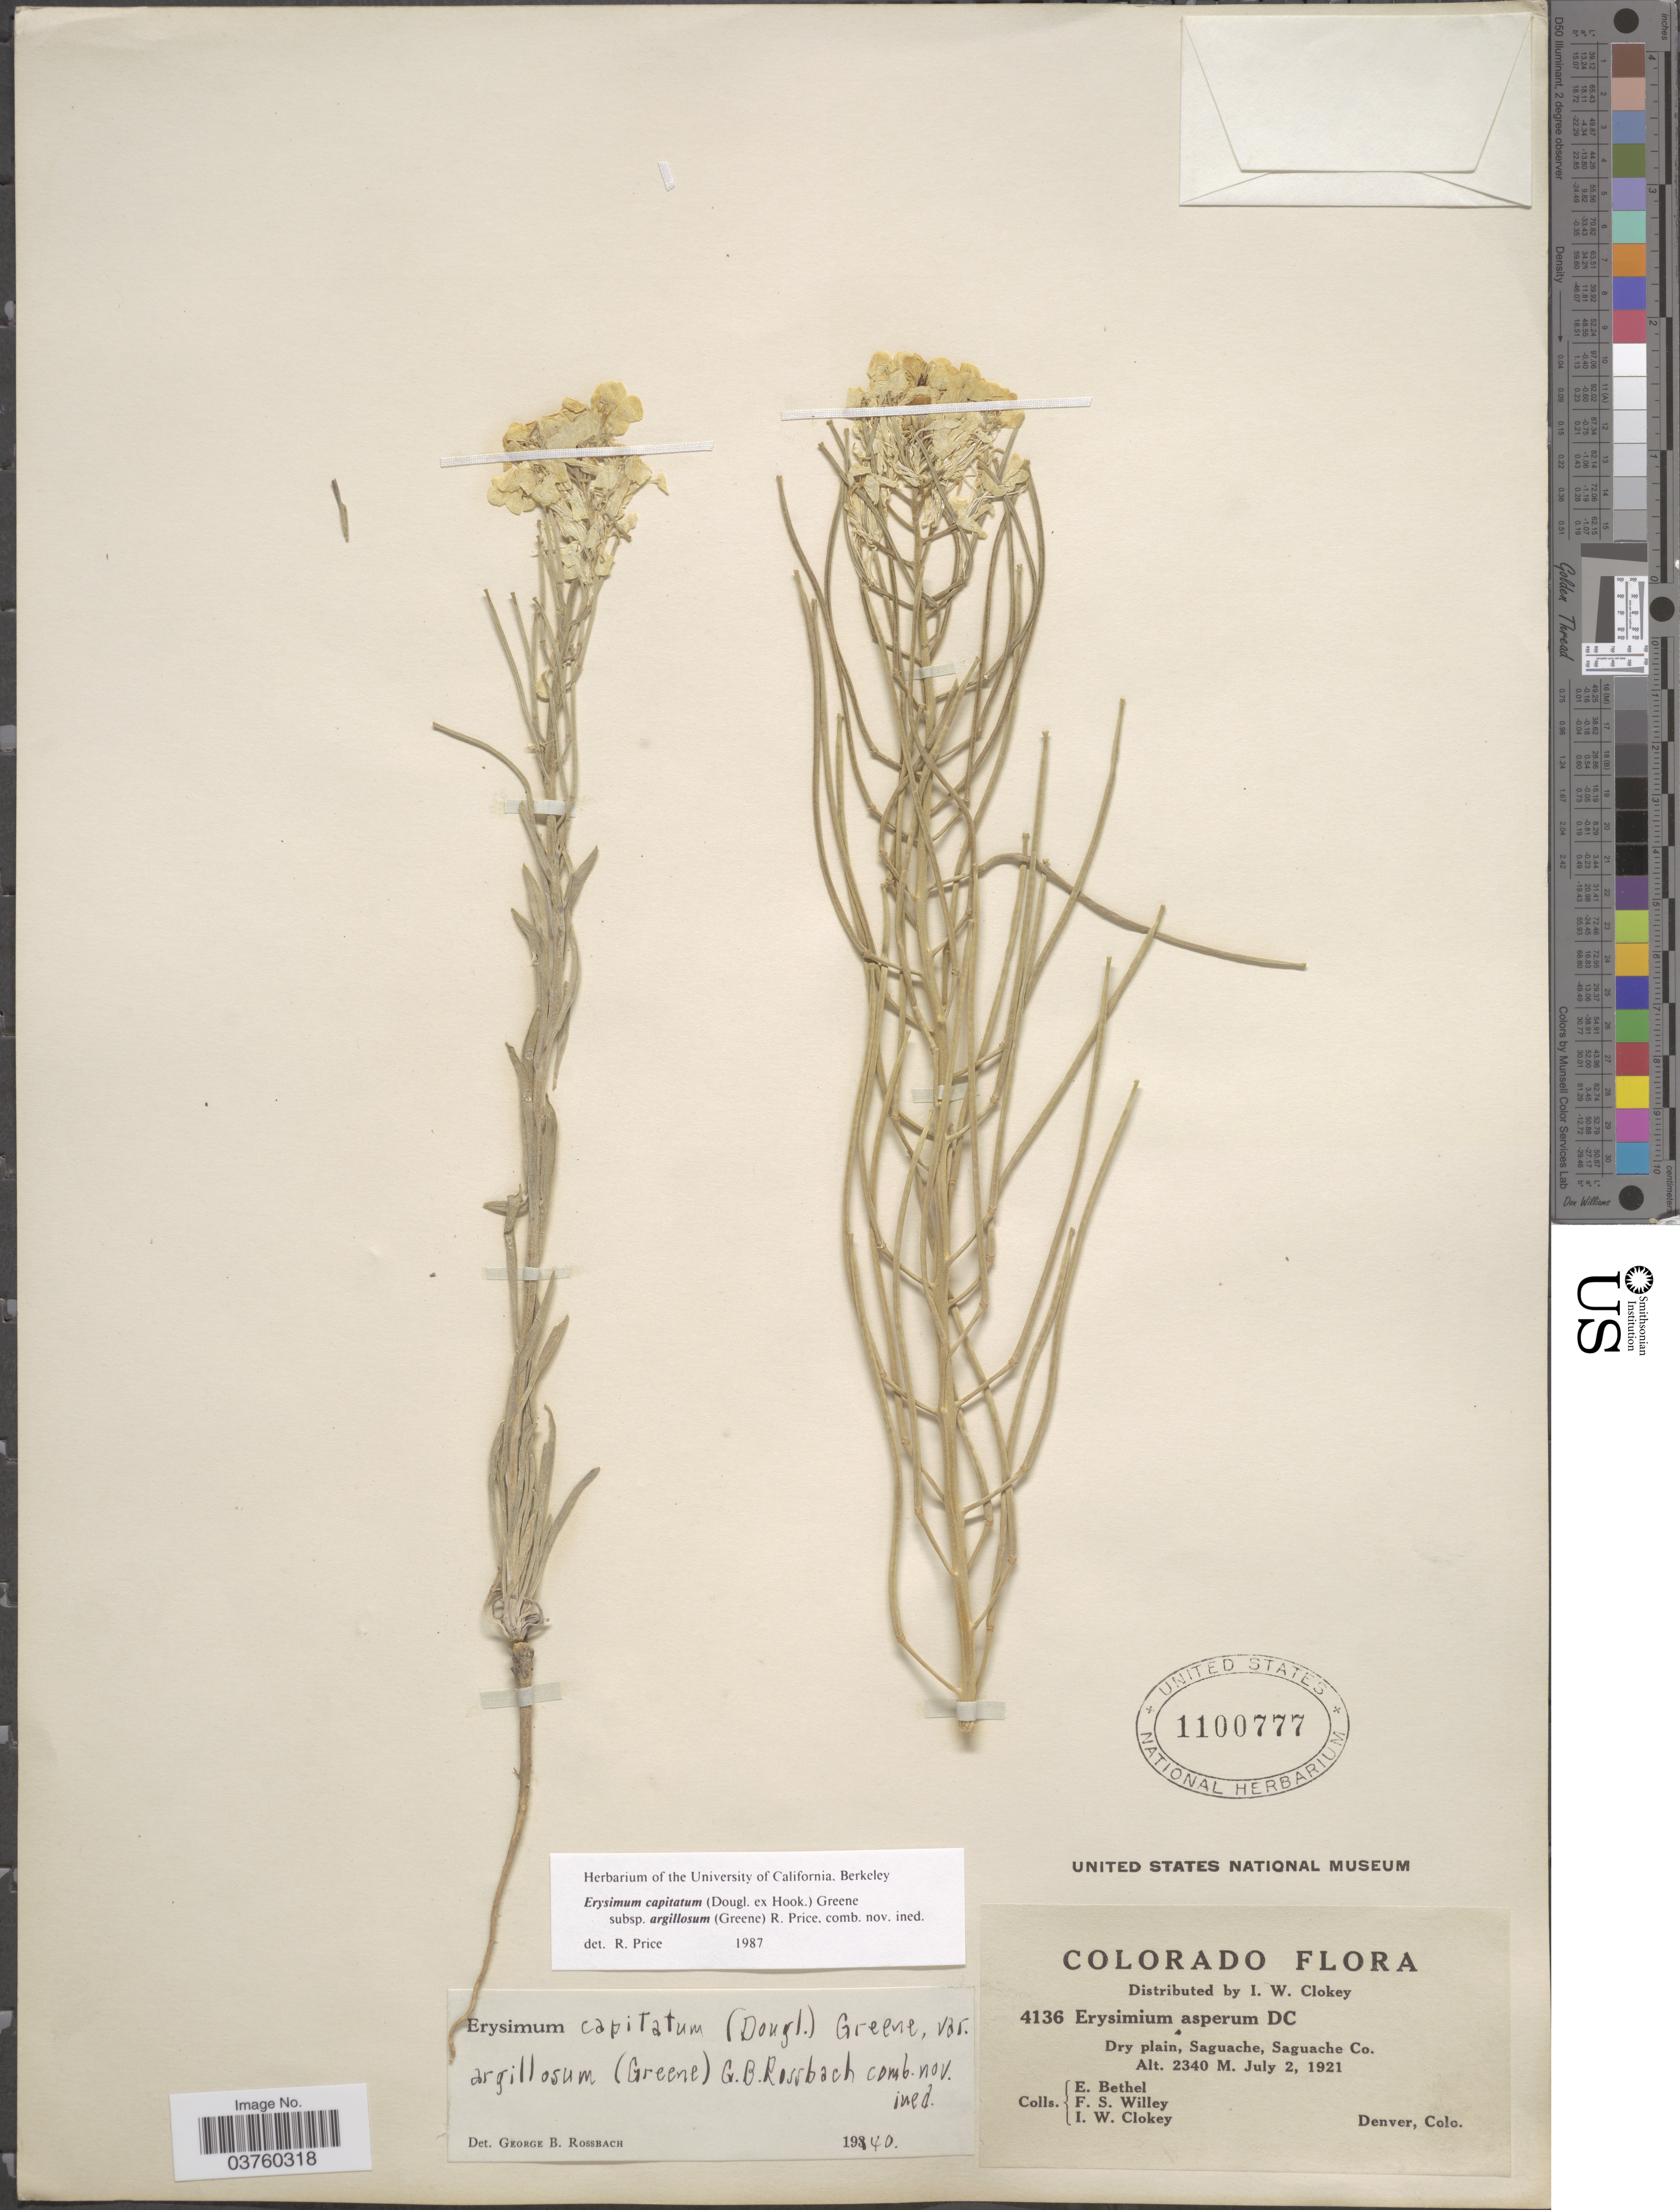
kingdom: Plantae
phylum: Tracheophyta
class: Magnoliopsida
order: Brassicales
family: Brassicaceae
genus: Erysimum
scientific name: Erysimum capitatum var. argillosum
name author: (Greene) R.J. Davis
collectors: E. Bethel, F. Willey & I. W. Clokey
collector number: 4136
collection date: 1921-07-02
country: United States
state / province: Colorado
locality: Dry plain, Saguache, Saguache Co. Denver.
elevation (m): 2340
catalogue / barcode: US 1100777